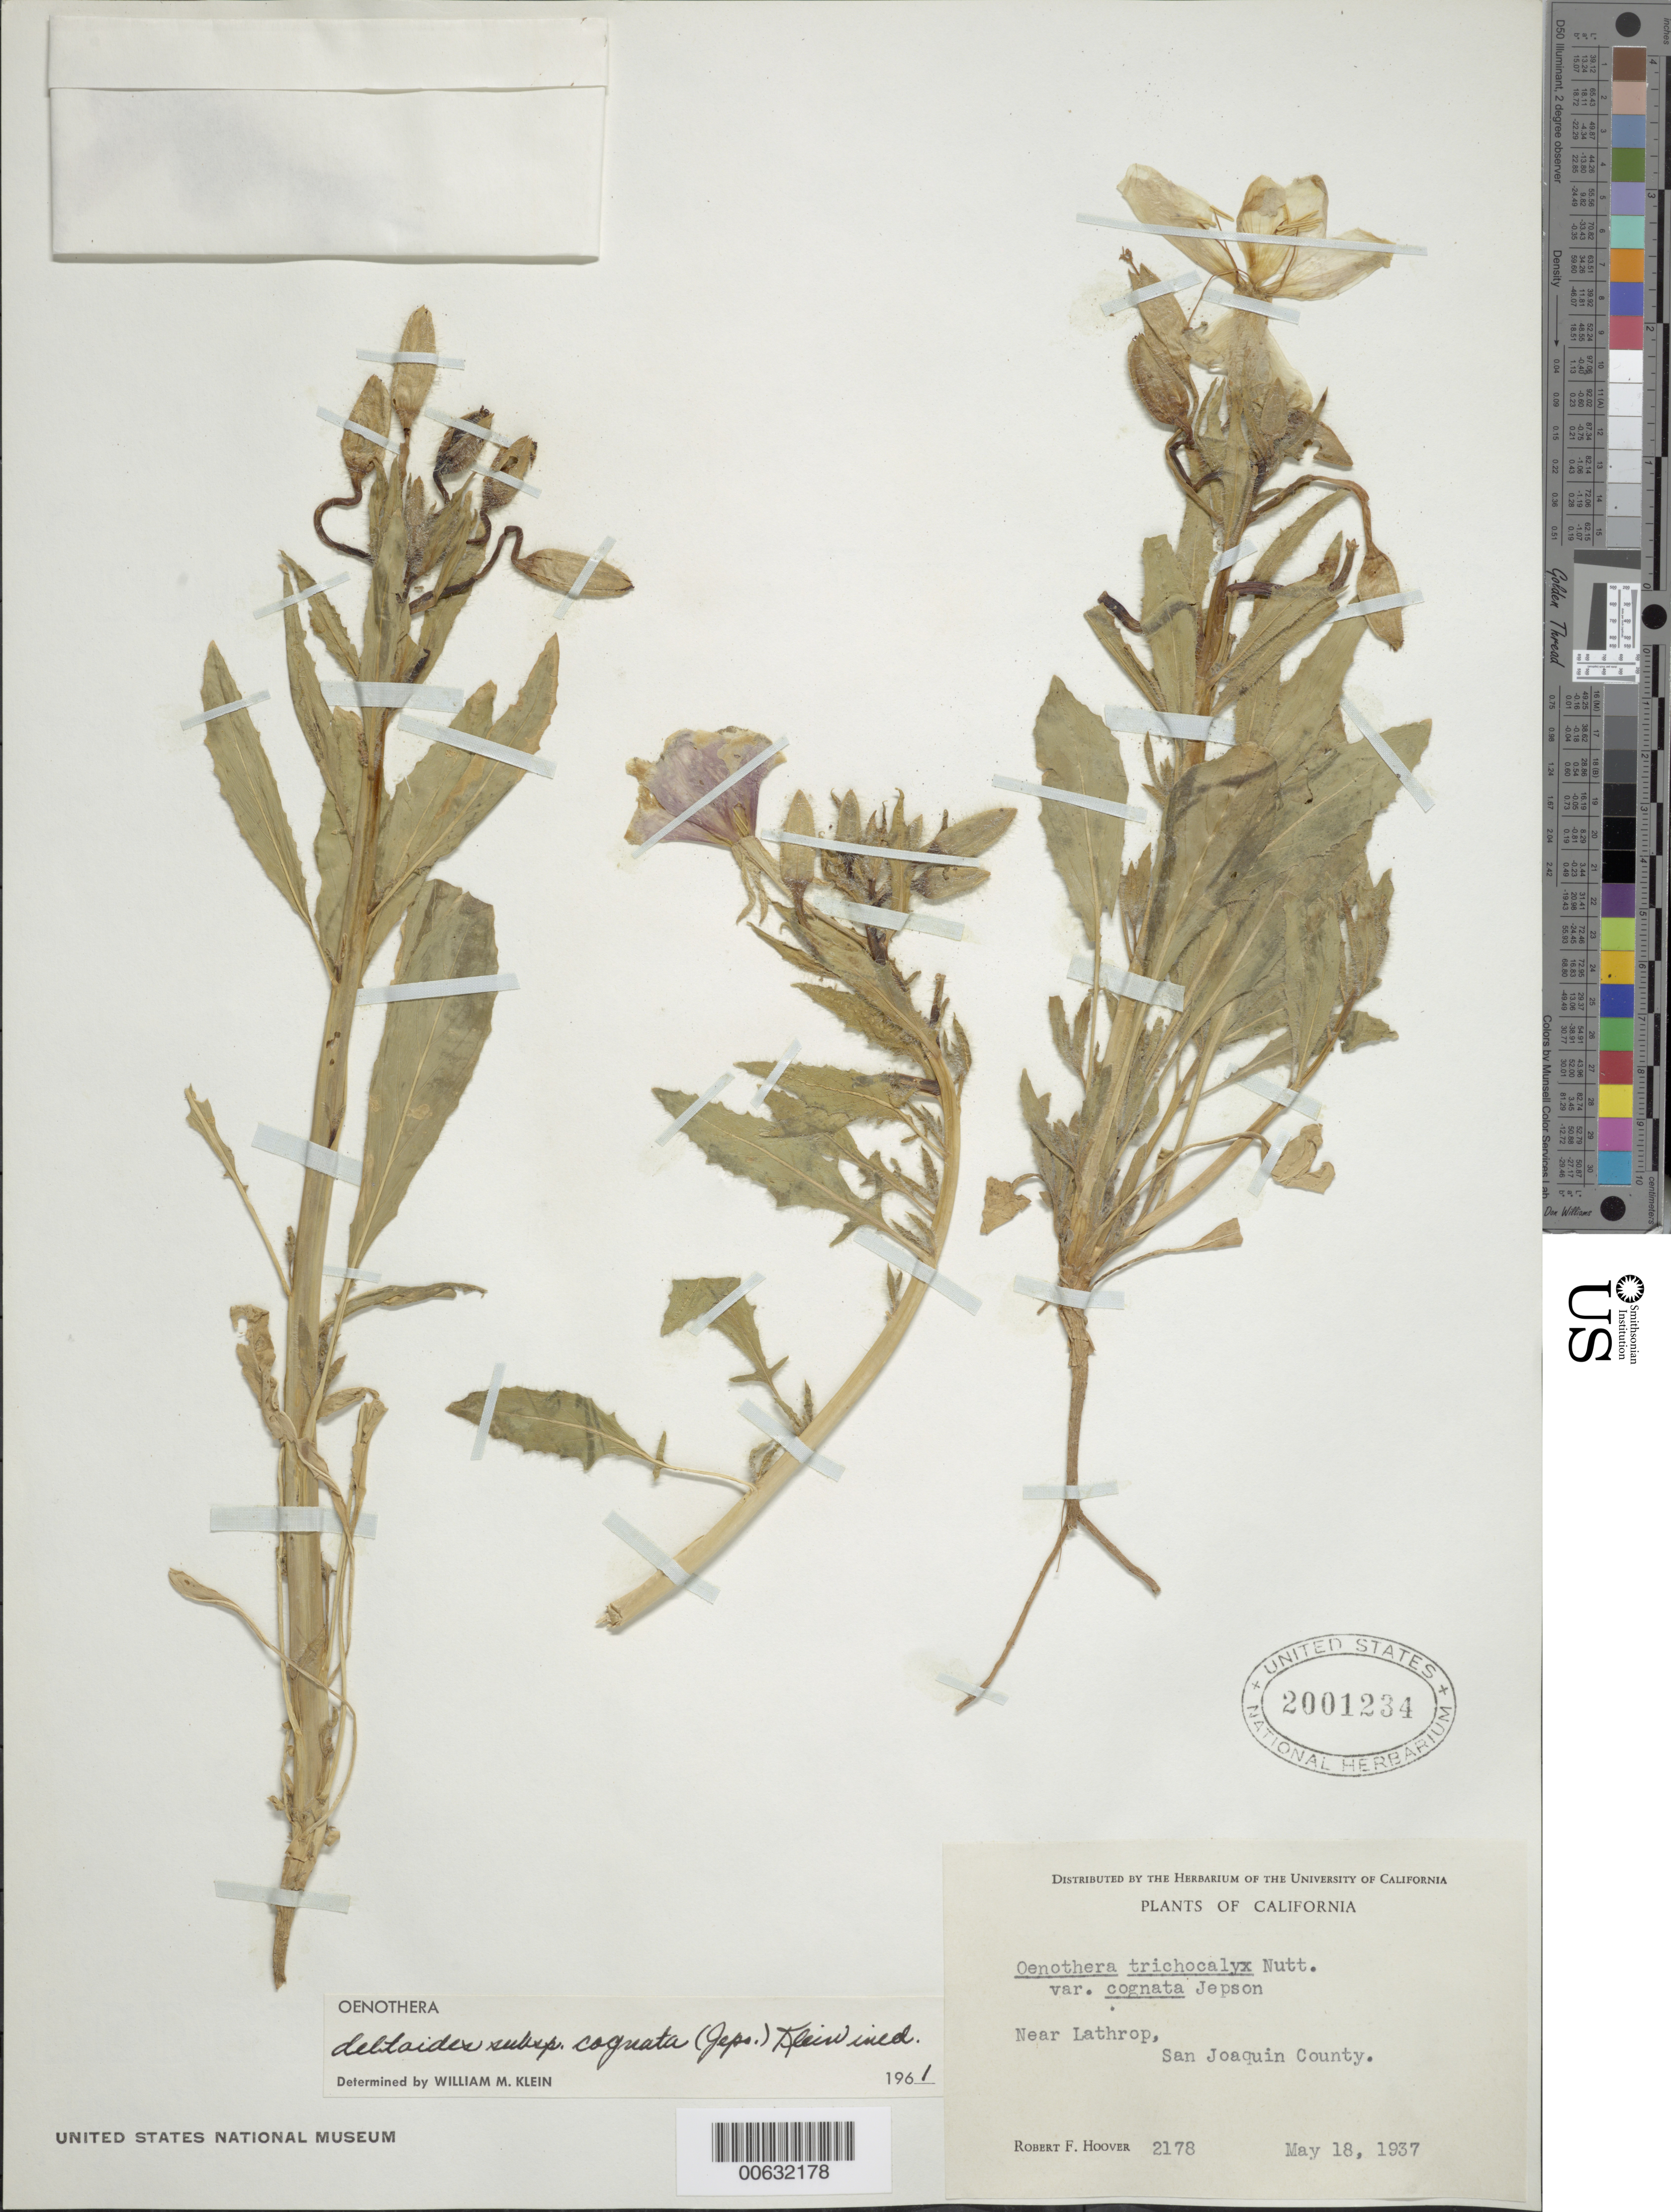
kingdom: Plantae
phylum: Tracheophyta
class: Magnoliopsida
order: Myrtales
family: Onagraceae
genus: Oenothera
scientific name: Oenothera deltoides subsp. cognata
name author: (Jeps.) W.M. Klein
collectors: R. F. Hoover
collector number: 2178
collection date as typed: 18 May 1937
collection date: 1937-05-18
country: United States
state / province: California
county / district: San Joaquin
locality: Near Lathrop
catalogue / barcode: US 2001234